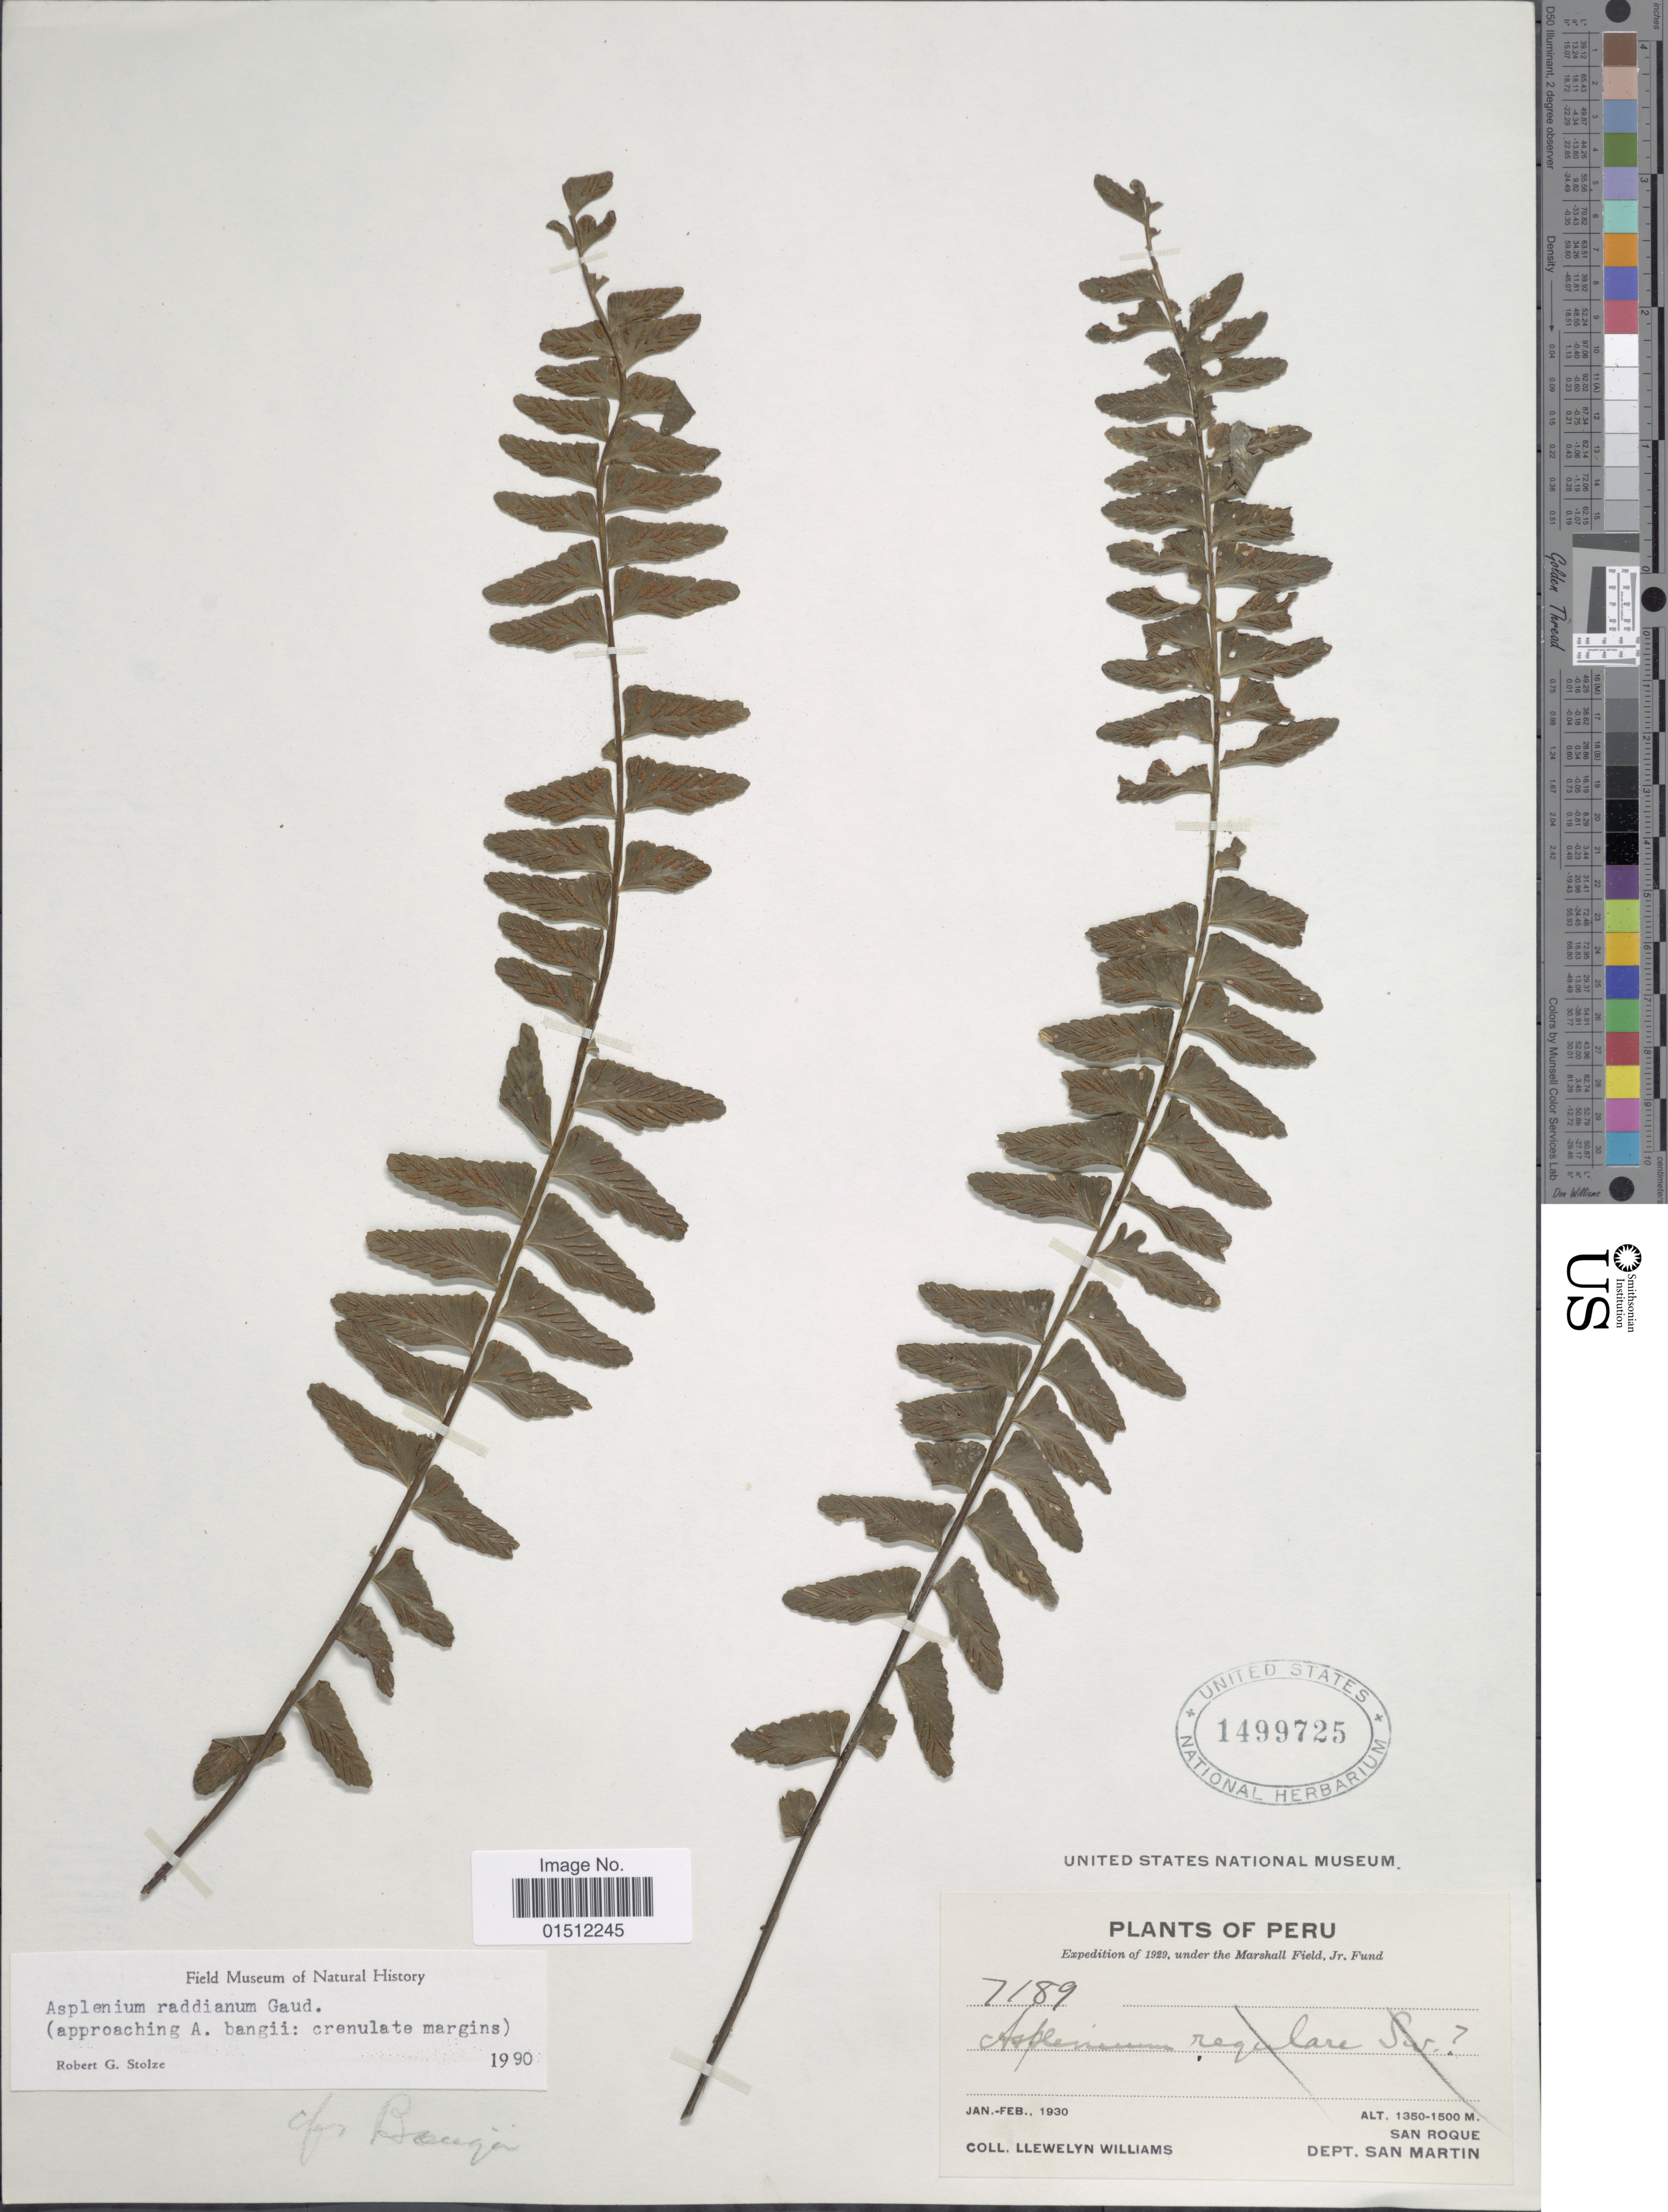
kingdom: Plantae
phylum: Tracheophyta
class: Polypodiopsida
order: Polypodiales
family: Aspleniaceae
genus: Asplenium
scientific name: Asplenium raddianum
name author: Gaudich.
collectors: Ll. Williams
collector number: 7189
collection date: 1930-01/1930-02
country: Peru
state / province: San Martín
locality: San Roque, Dept. San Martin.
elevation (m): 1350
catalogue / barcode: US 1499725